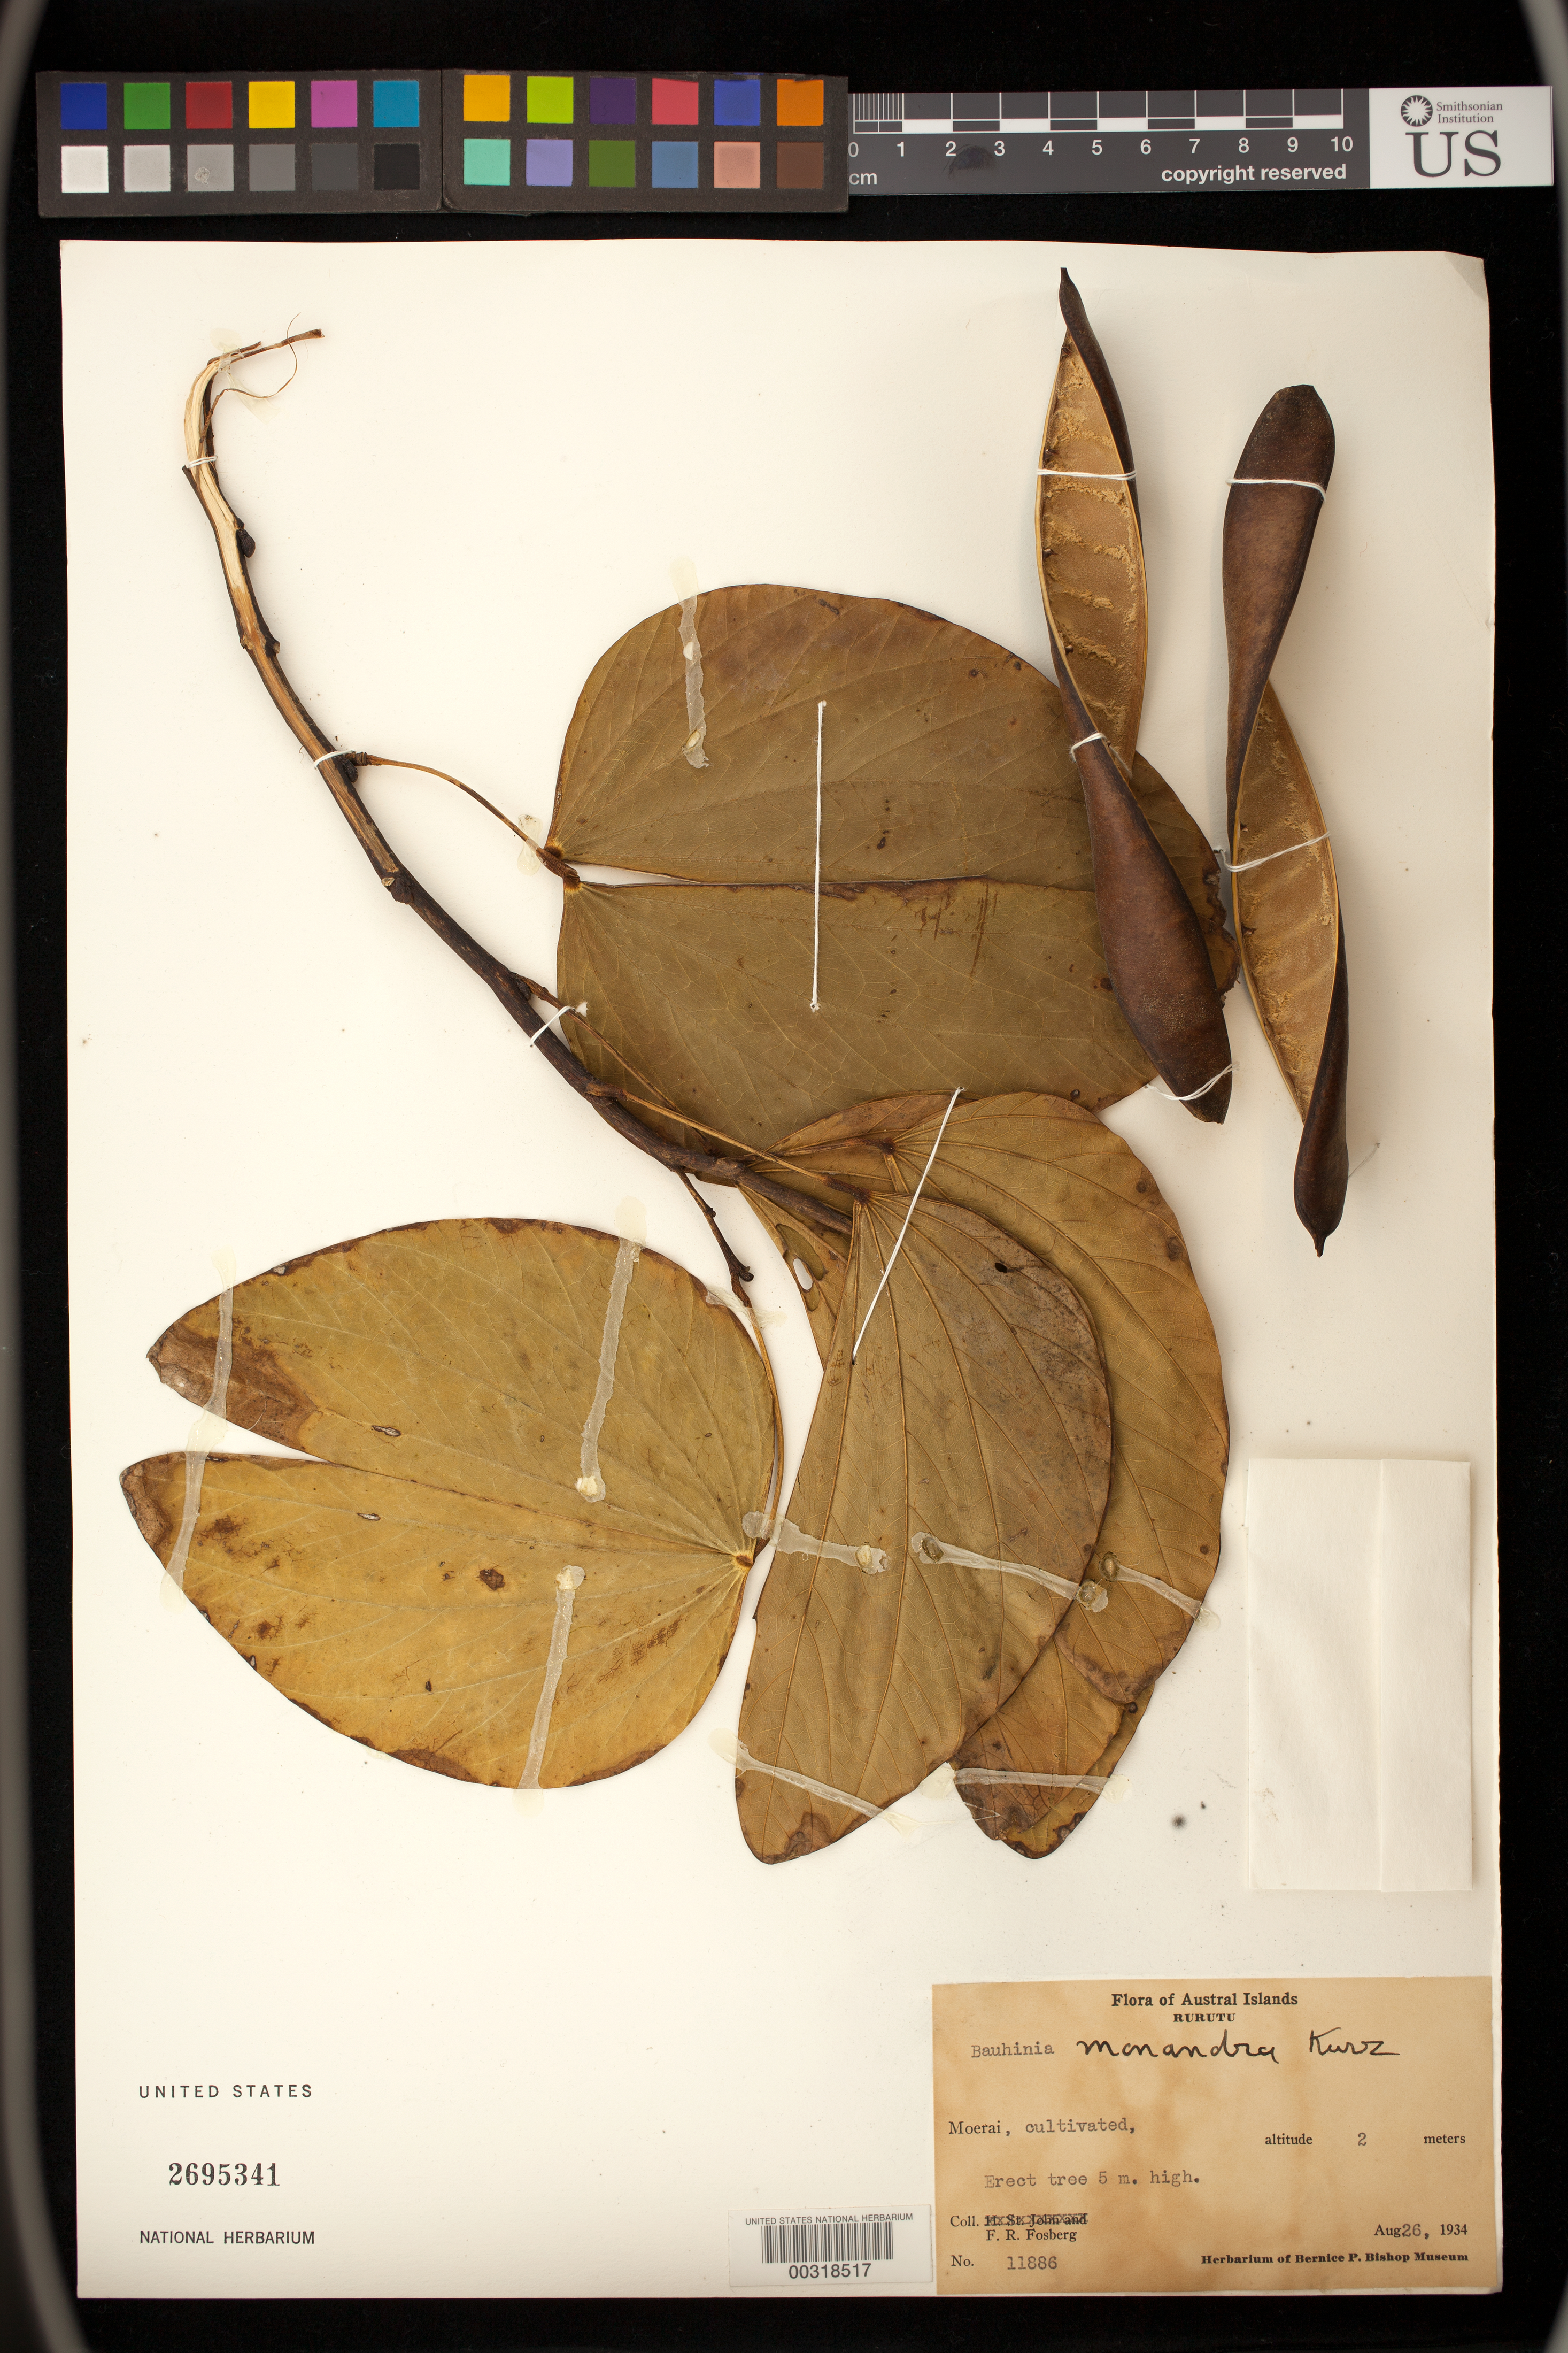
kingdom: Plantae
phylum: Tracheophyta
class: Magnoliopsida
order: Fabales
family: Fabaceae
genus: Bauhinia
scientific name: Bauhinia monandra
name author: Kurz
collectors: F. R. Fosberg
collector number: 11886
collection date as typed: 26 Aug 1934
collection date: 1934-08-26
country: French Polynesia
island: Rurutu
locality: Moerai [Tubuai Is.]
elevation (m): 2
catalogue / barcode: US 2695341